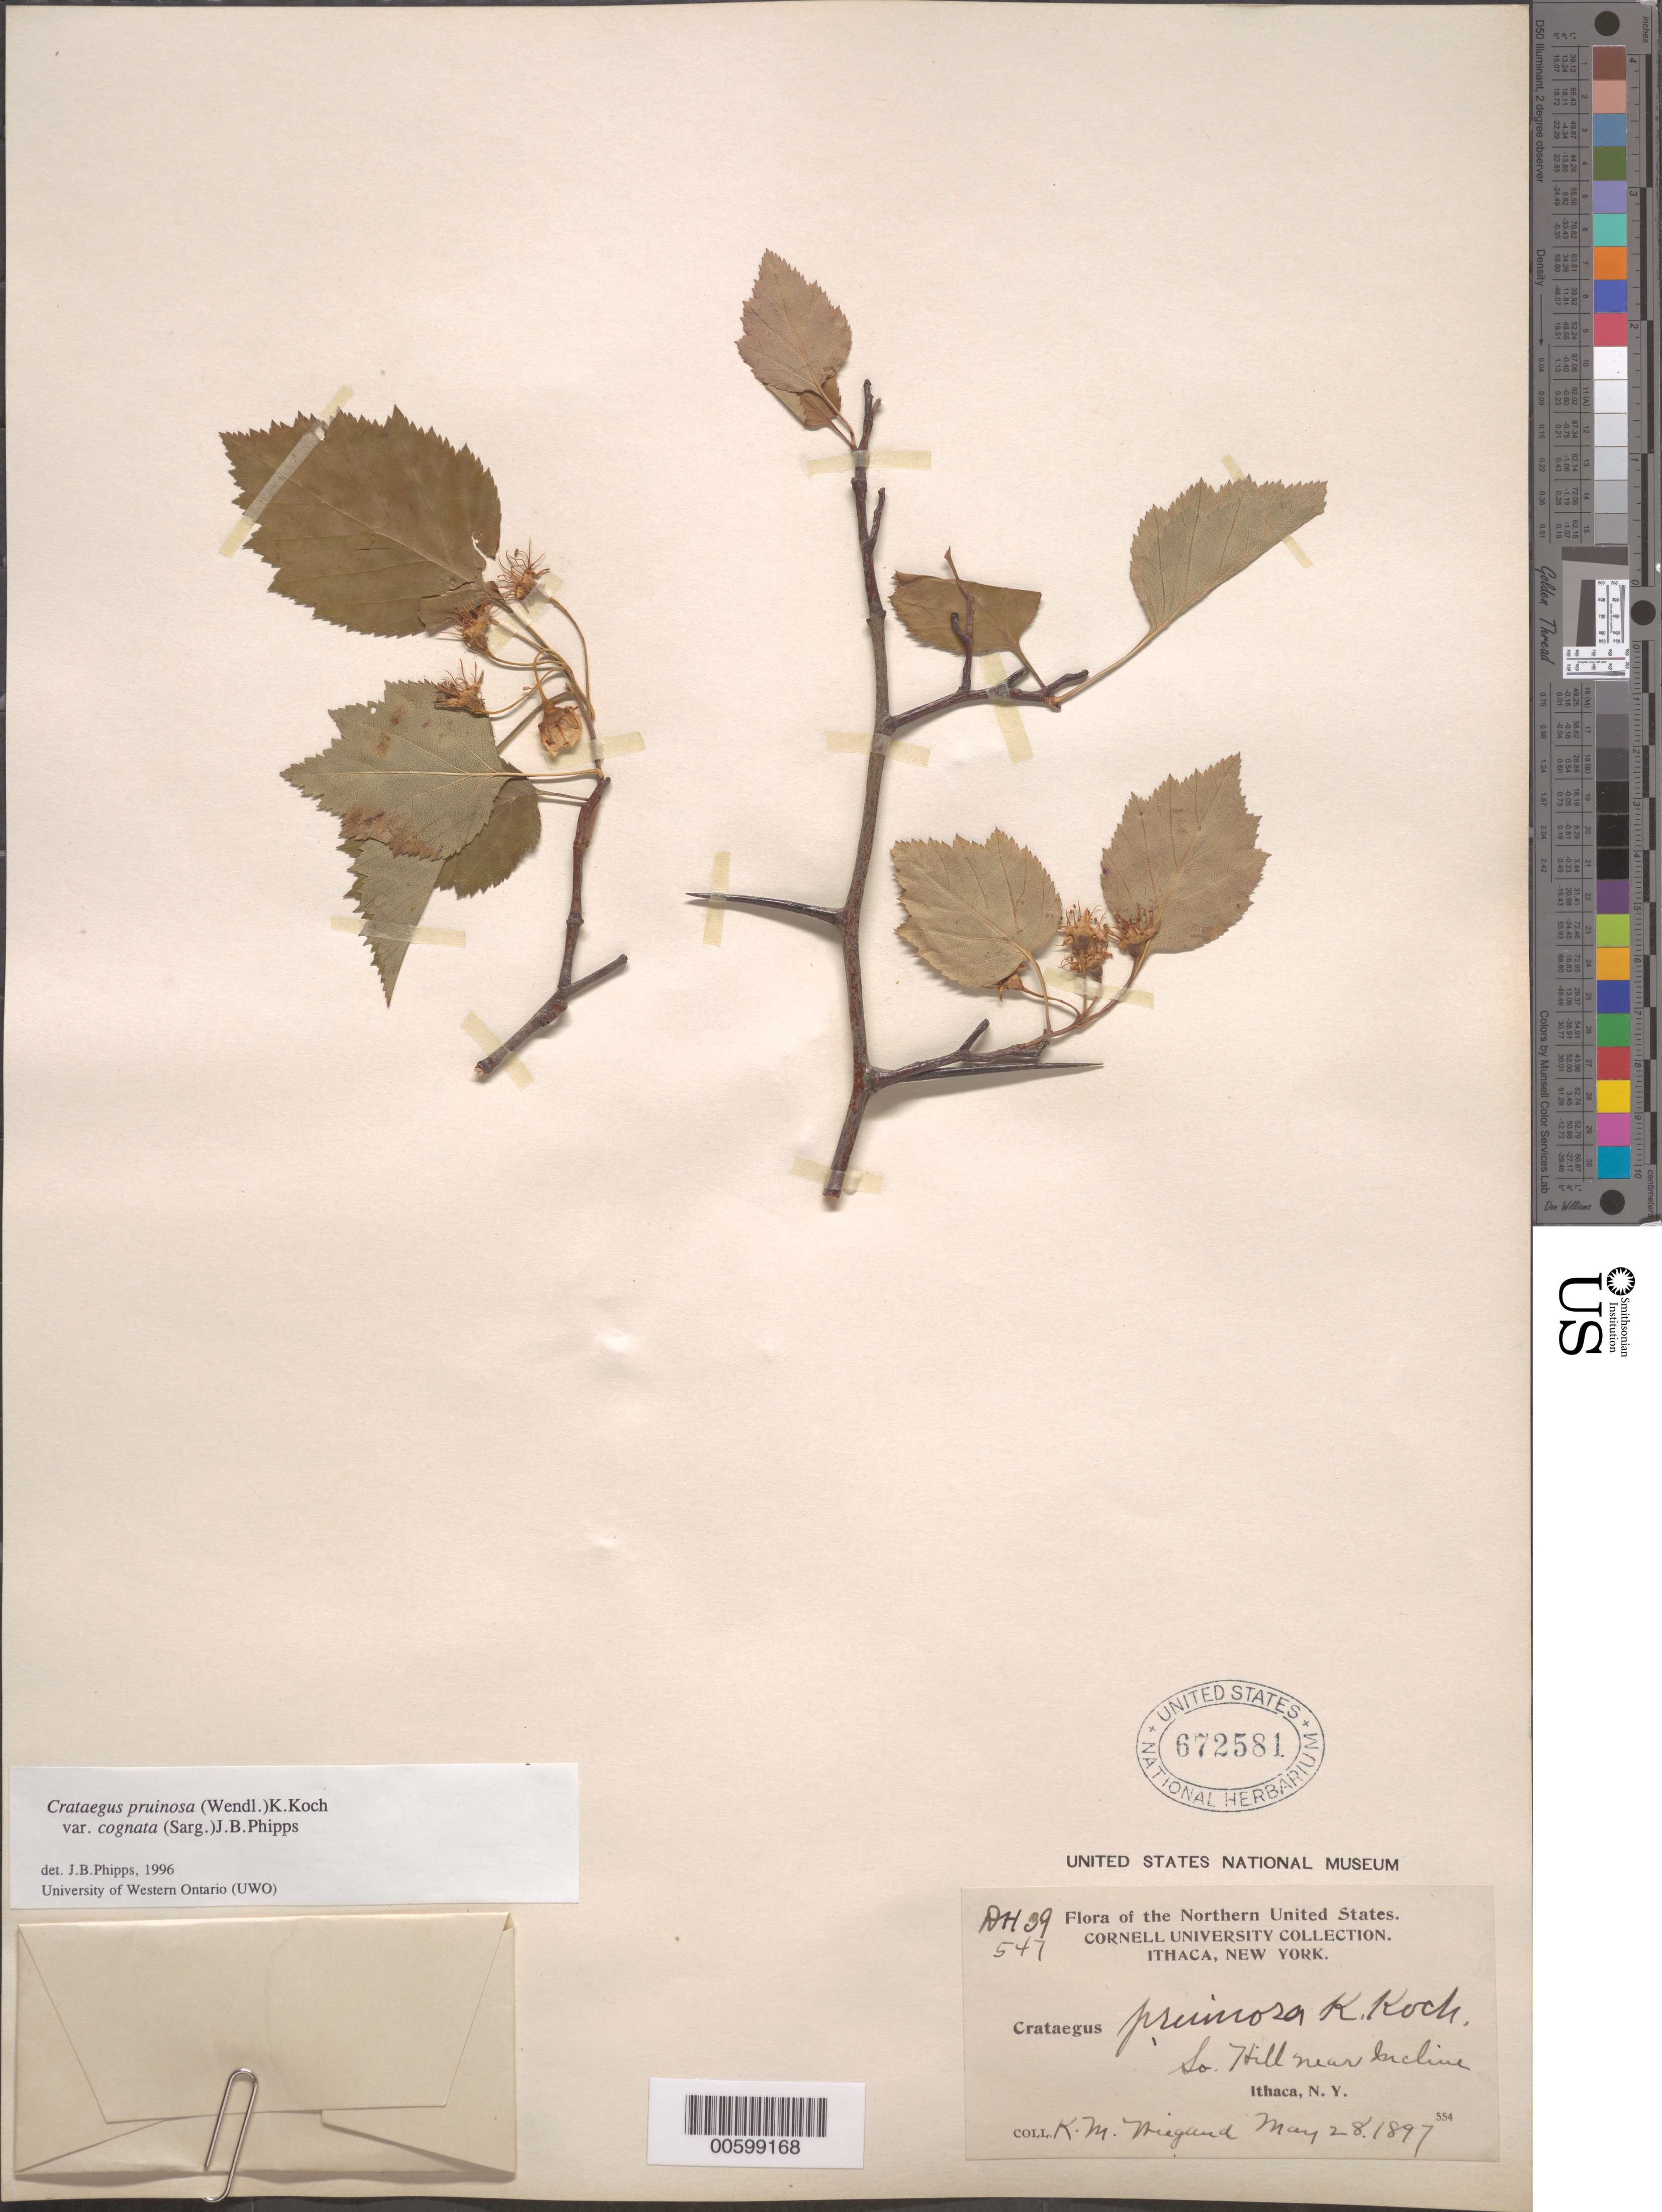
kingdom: Plantae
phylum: Tracheophyta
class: Magnoliopsida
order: Rosales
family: Rosaceae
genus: Crataegus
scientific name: Crataegus pruinosa var. cognata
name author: (Sarg.) J.B. Phipps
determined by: Phipps, James B., (UWO), University of Western Ontario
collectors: K. M. Wiegand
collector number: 547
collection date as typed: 28 May 1897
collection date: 1897-05-28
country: United States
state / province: New York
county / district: Tompkins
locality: So. Hill near Incline, Ithaca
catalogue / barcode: US 672581